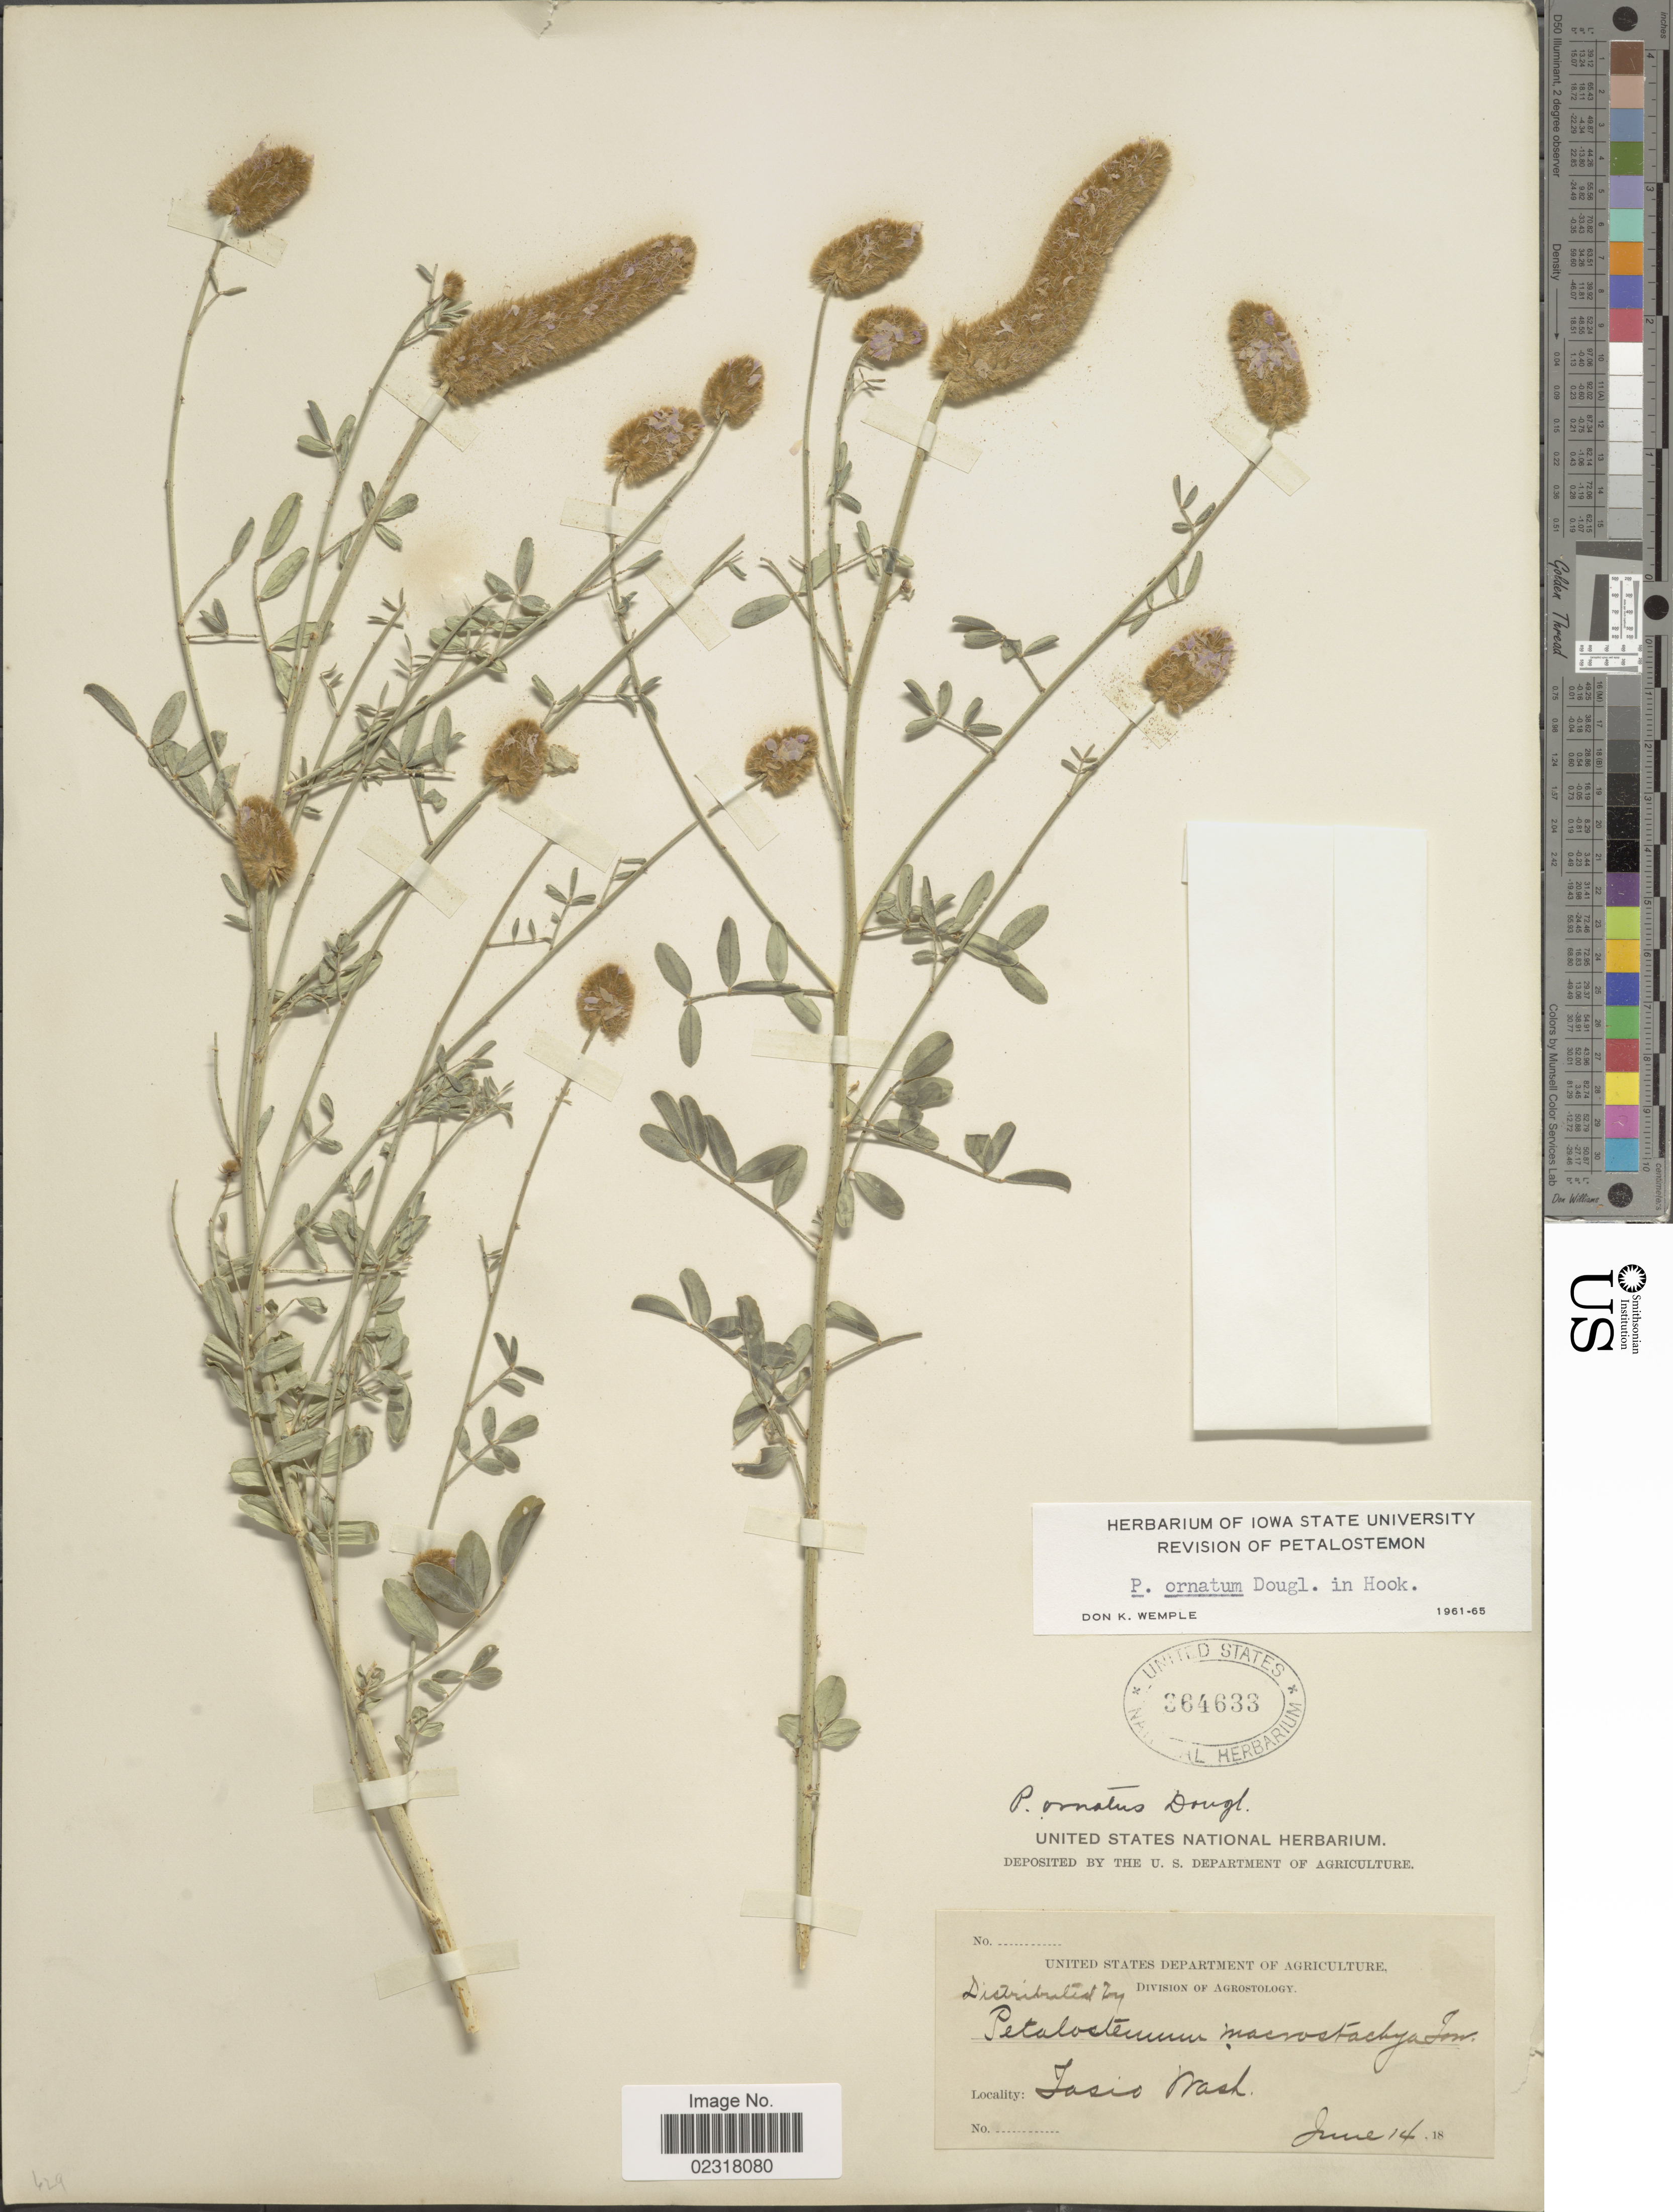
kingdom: Plantae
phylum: Tracheophyta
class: Magnoliopsida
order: Fabales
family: Fabaceae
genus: Dalea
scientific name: Dalea ornata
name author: (Hook.) Eaton & Wright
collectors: U.S. Department of Agriculture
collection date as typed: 18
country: United States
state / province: Washington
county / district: Kittitas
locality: Tasio.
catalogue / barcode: US 364633